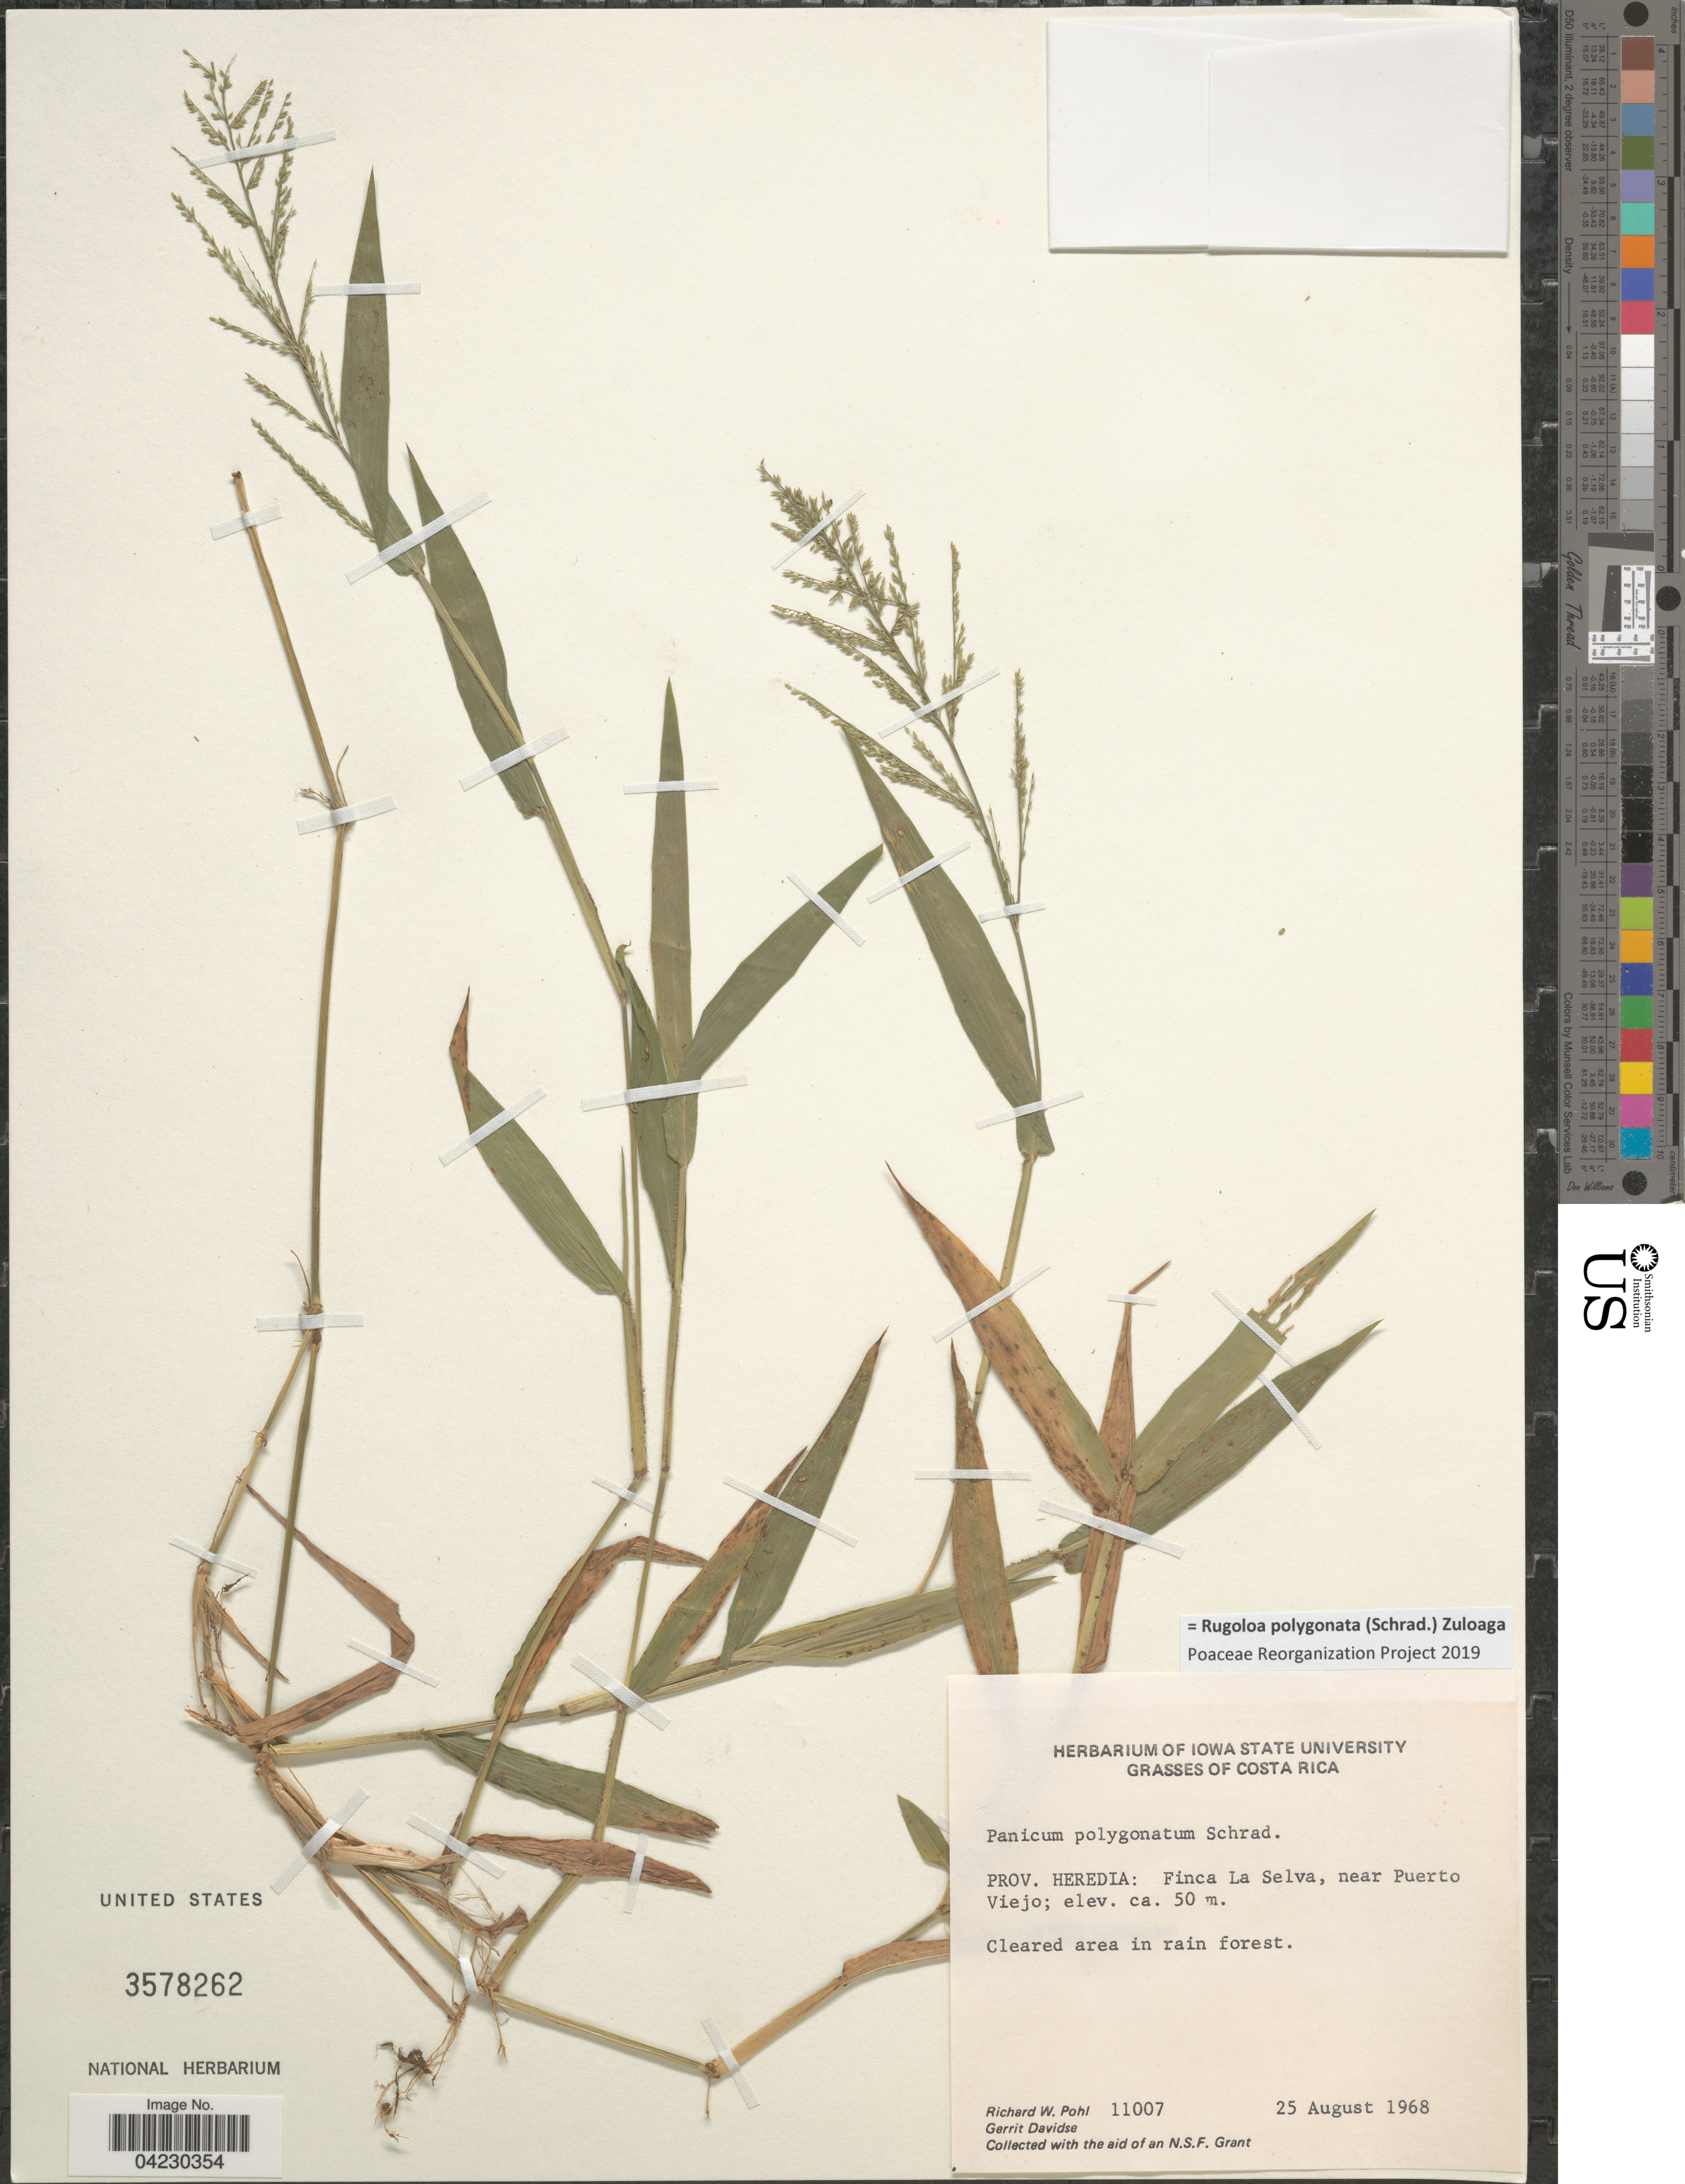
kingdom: Plantae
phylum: Tracheophyta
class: Liliopsida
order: Poales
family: Poaceae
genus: Rugoloa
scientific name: Rugoloa polygonata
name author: (Schrad.) Zuloaga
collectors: R. W. Pohl & G. Davidse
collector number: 11007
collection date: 1968-08-25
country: Costa Rica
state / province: Heredia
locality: Finca La Selva, near Puerto Viejo.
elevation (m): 50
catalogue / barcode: US 3578262